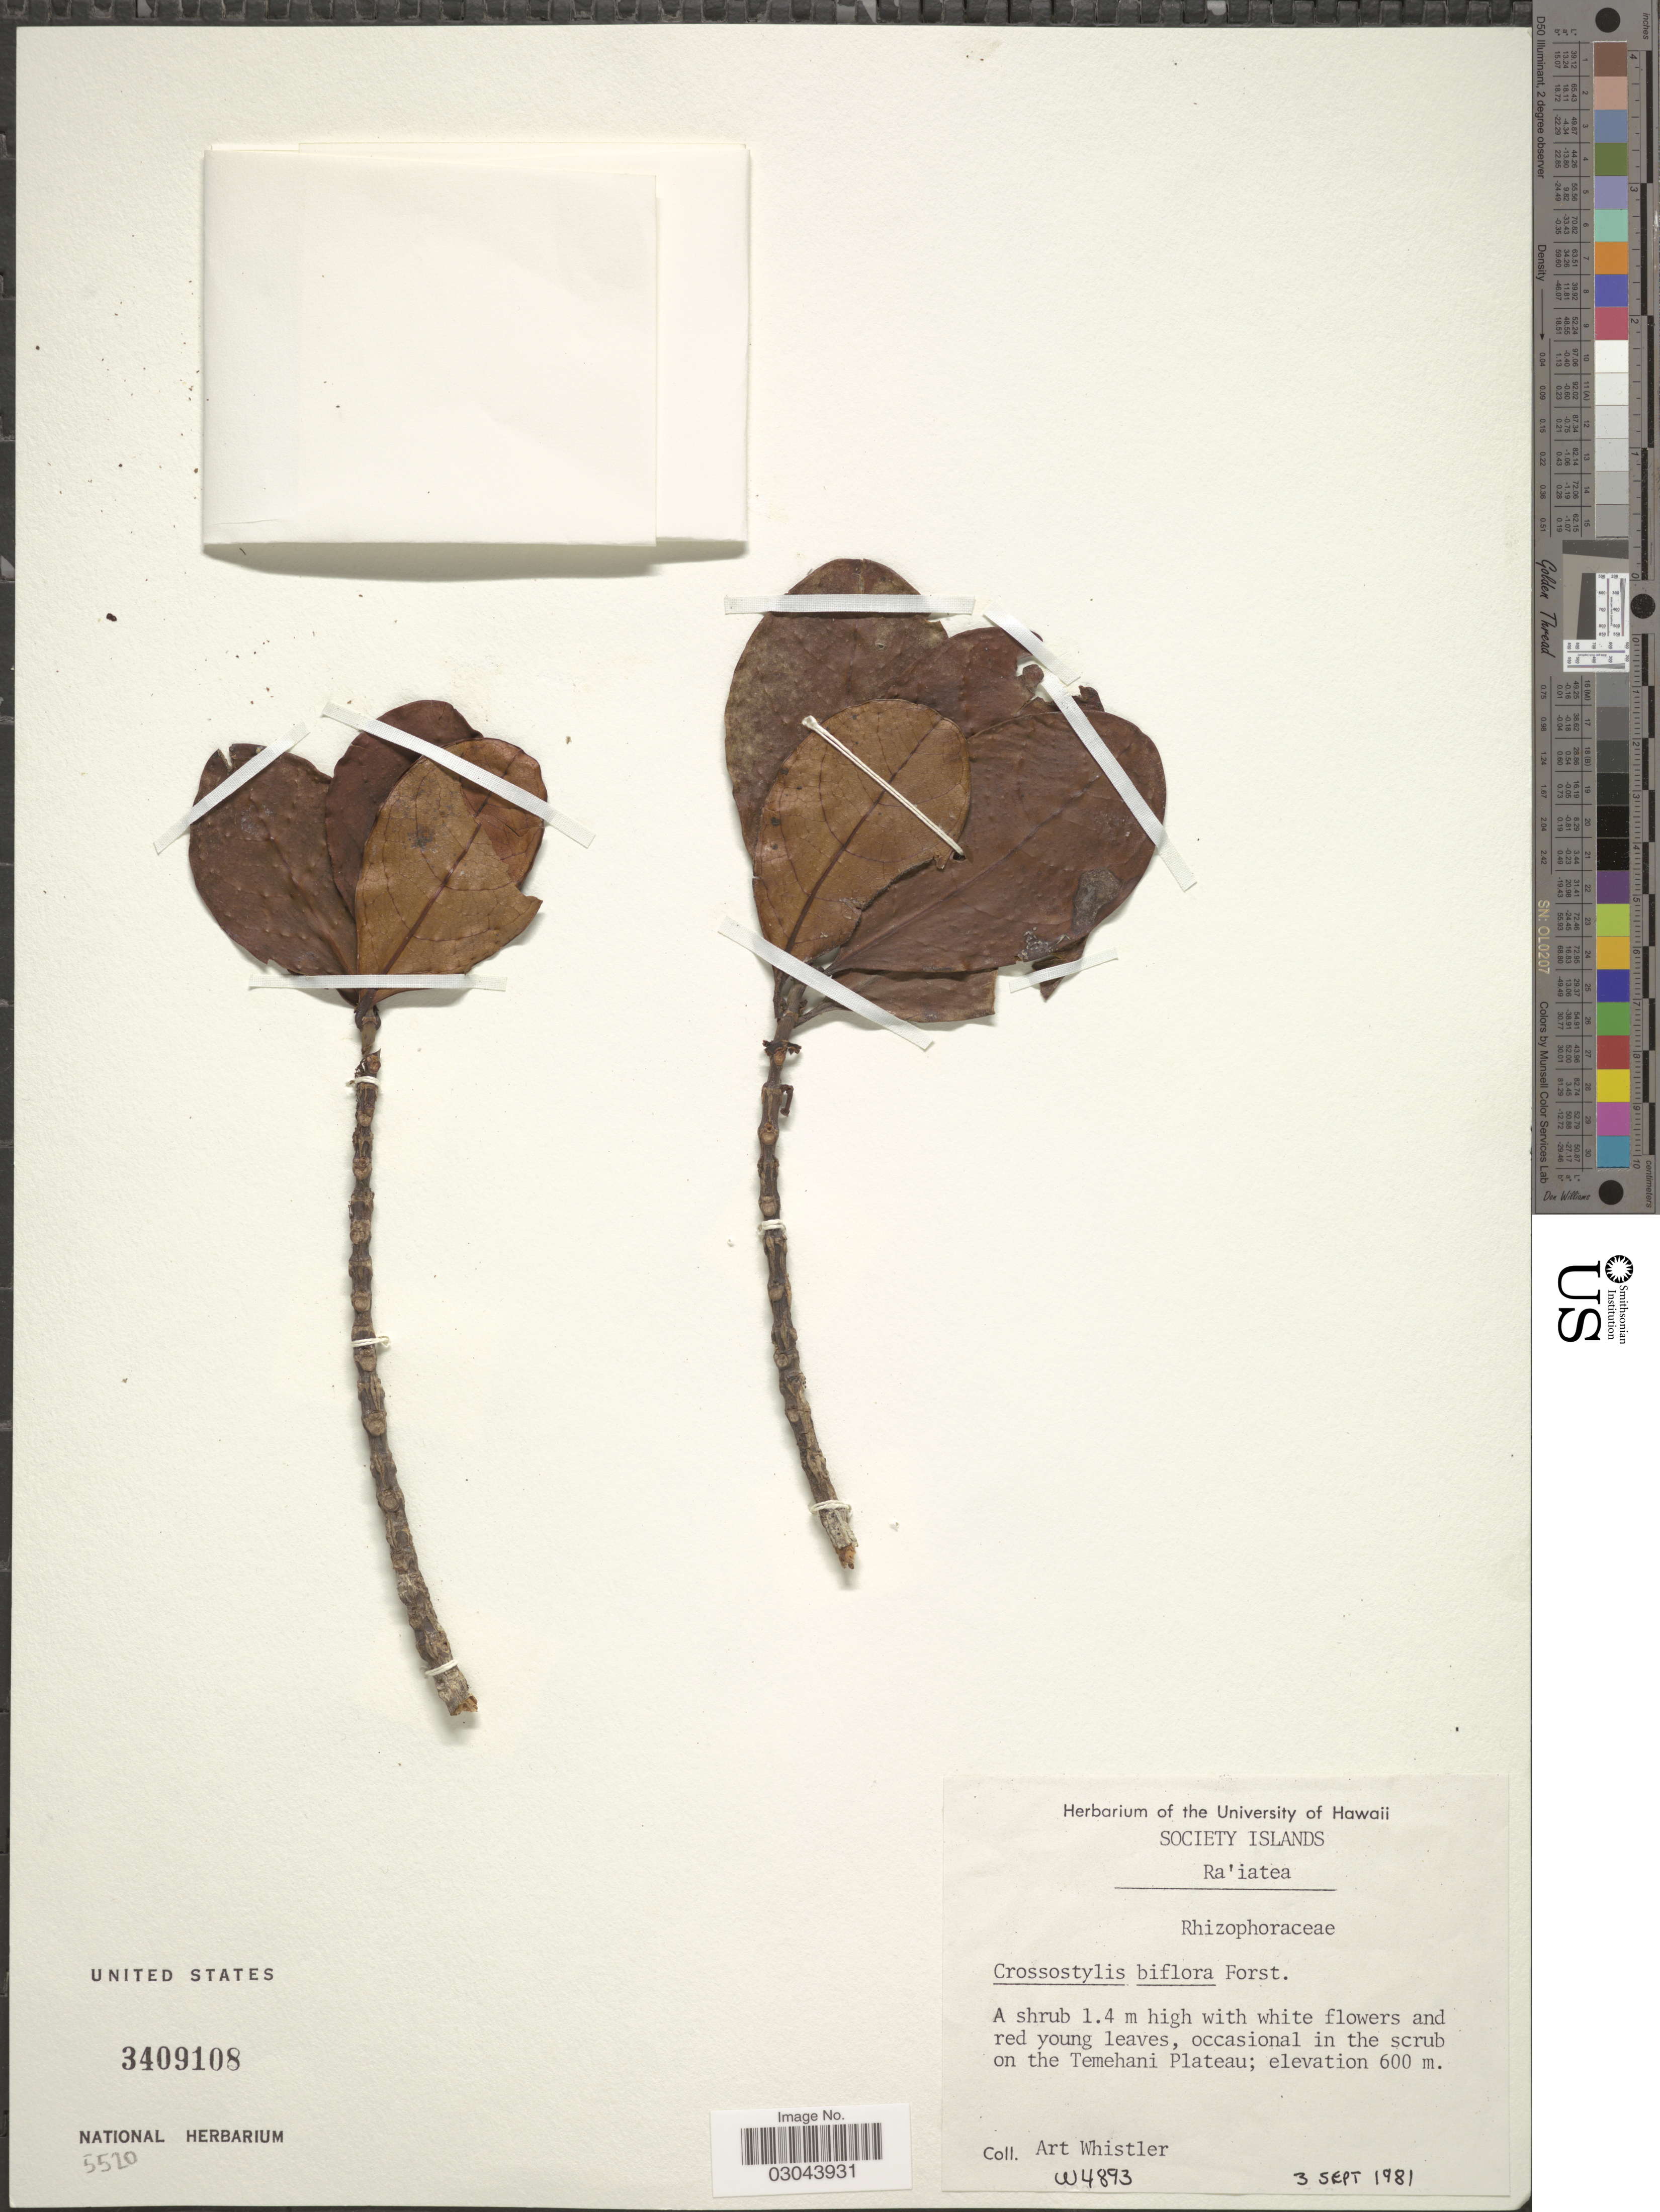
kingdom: Plantae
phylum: Tracheophyta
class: Magnoliopsida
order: Malpighiales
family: Rhizophoraceae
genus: Crossostylis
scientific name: Crossostylis biflora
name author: J.R. Forst. & G. Forst.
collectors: A. Whistler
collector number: W4893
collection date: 1981-09-03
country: French Polynesia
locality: Society Islands. Ra'iatea. Occasional in the scrub on the Temehani Plateau.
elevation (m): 600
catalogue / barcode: US 3409108